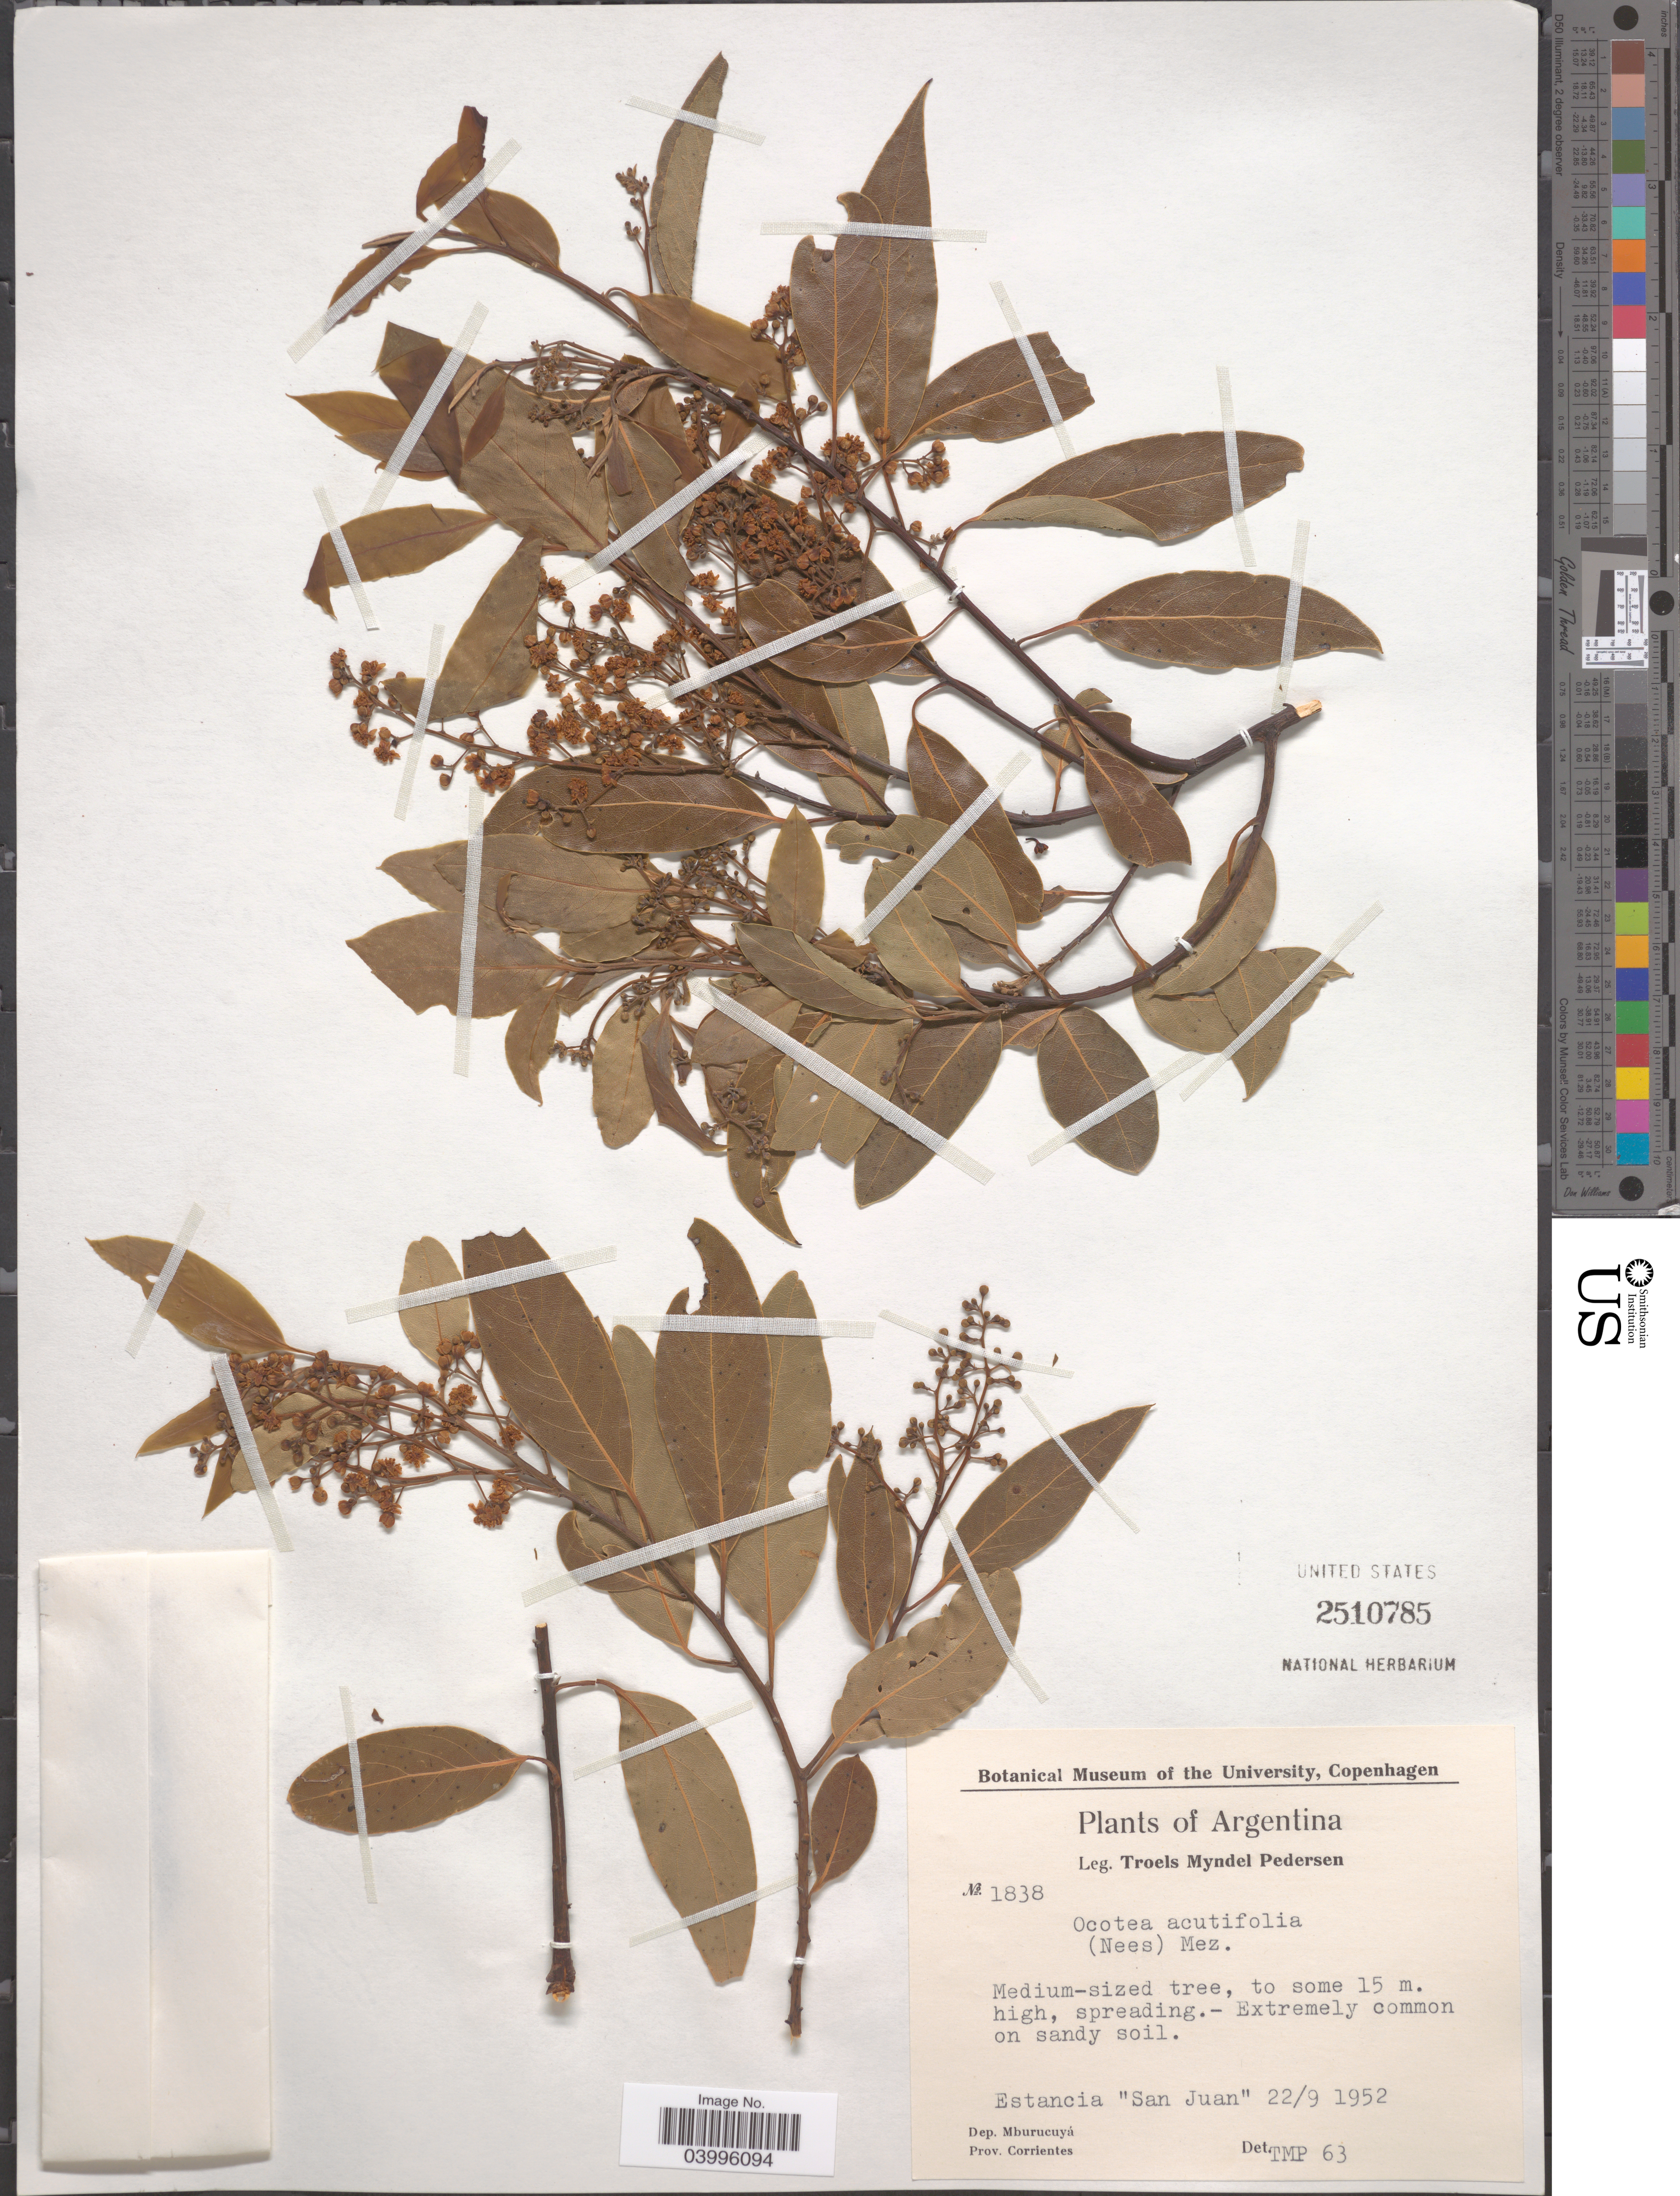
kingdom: Plantae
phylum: Tracheophyta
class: Magnoliopsida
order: Laurales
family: Lauraceae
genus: Ocotea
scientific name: Ocotea acutifolia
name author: (Nees) Mez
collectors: T. Pederson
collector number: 1838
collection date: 1952-09-22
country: Argentina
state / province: Corrientes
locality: Estancia "San Juan". Dep. Mburucuyá.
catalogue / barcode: US 2510785